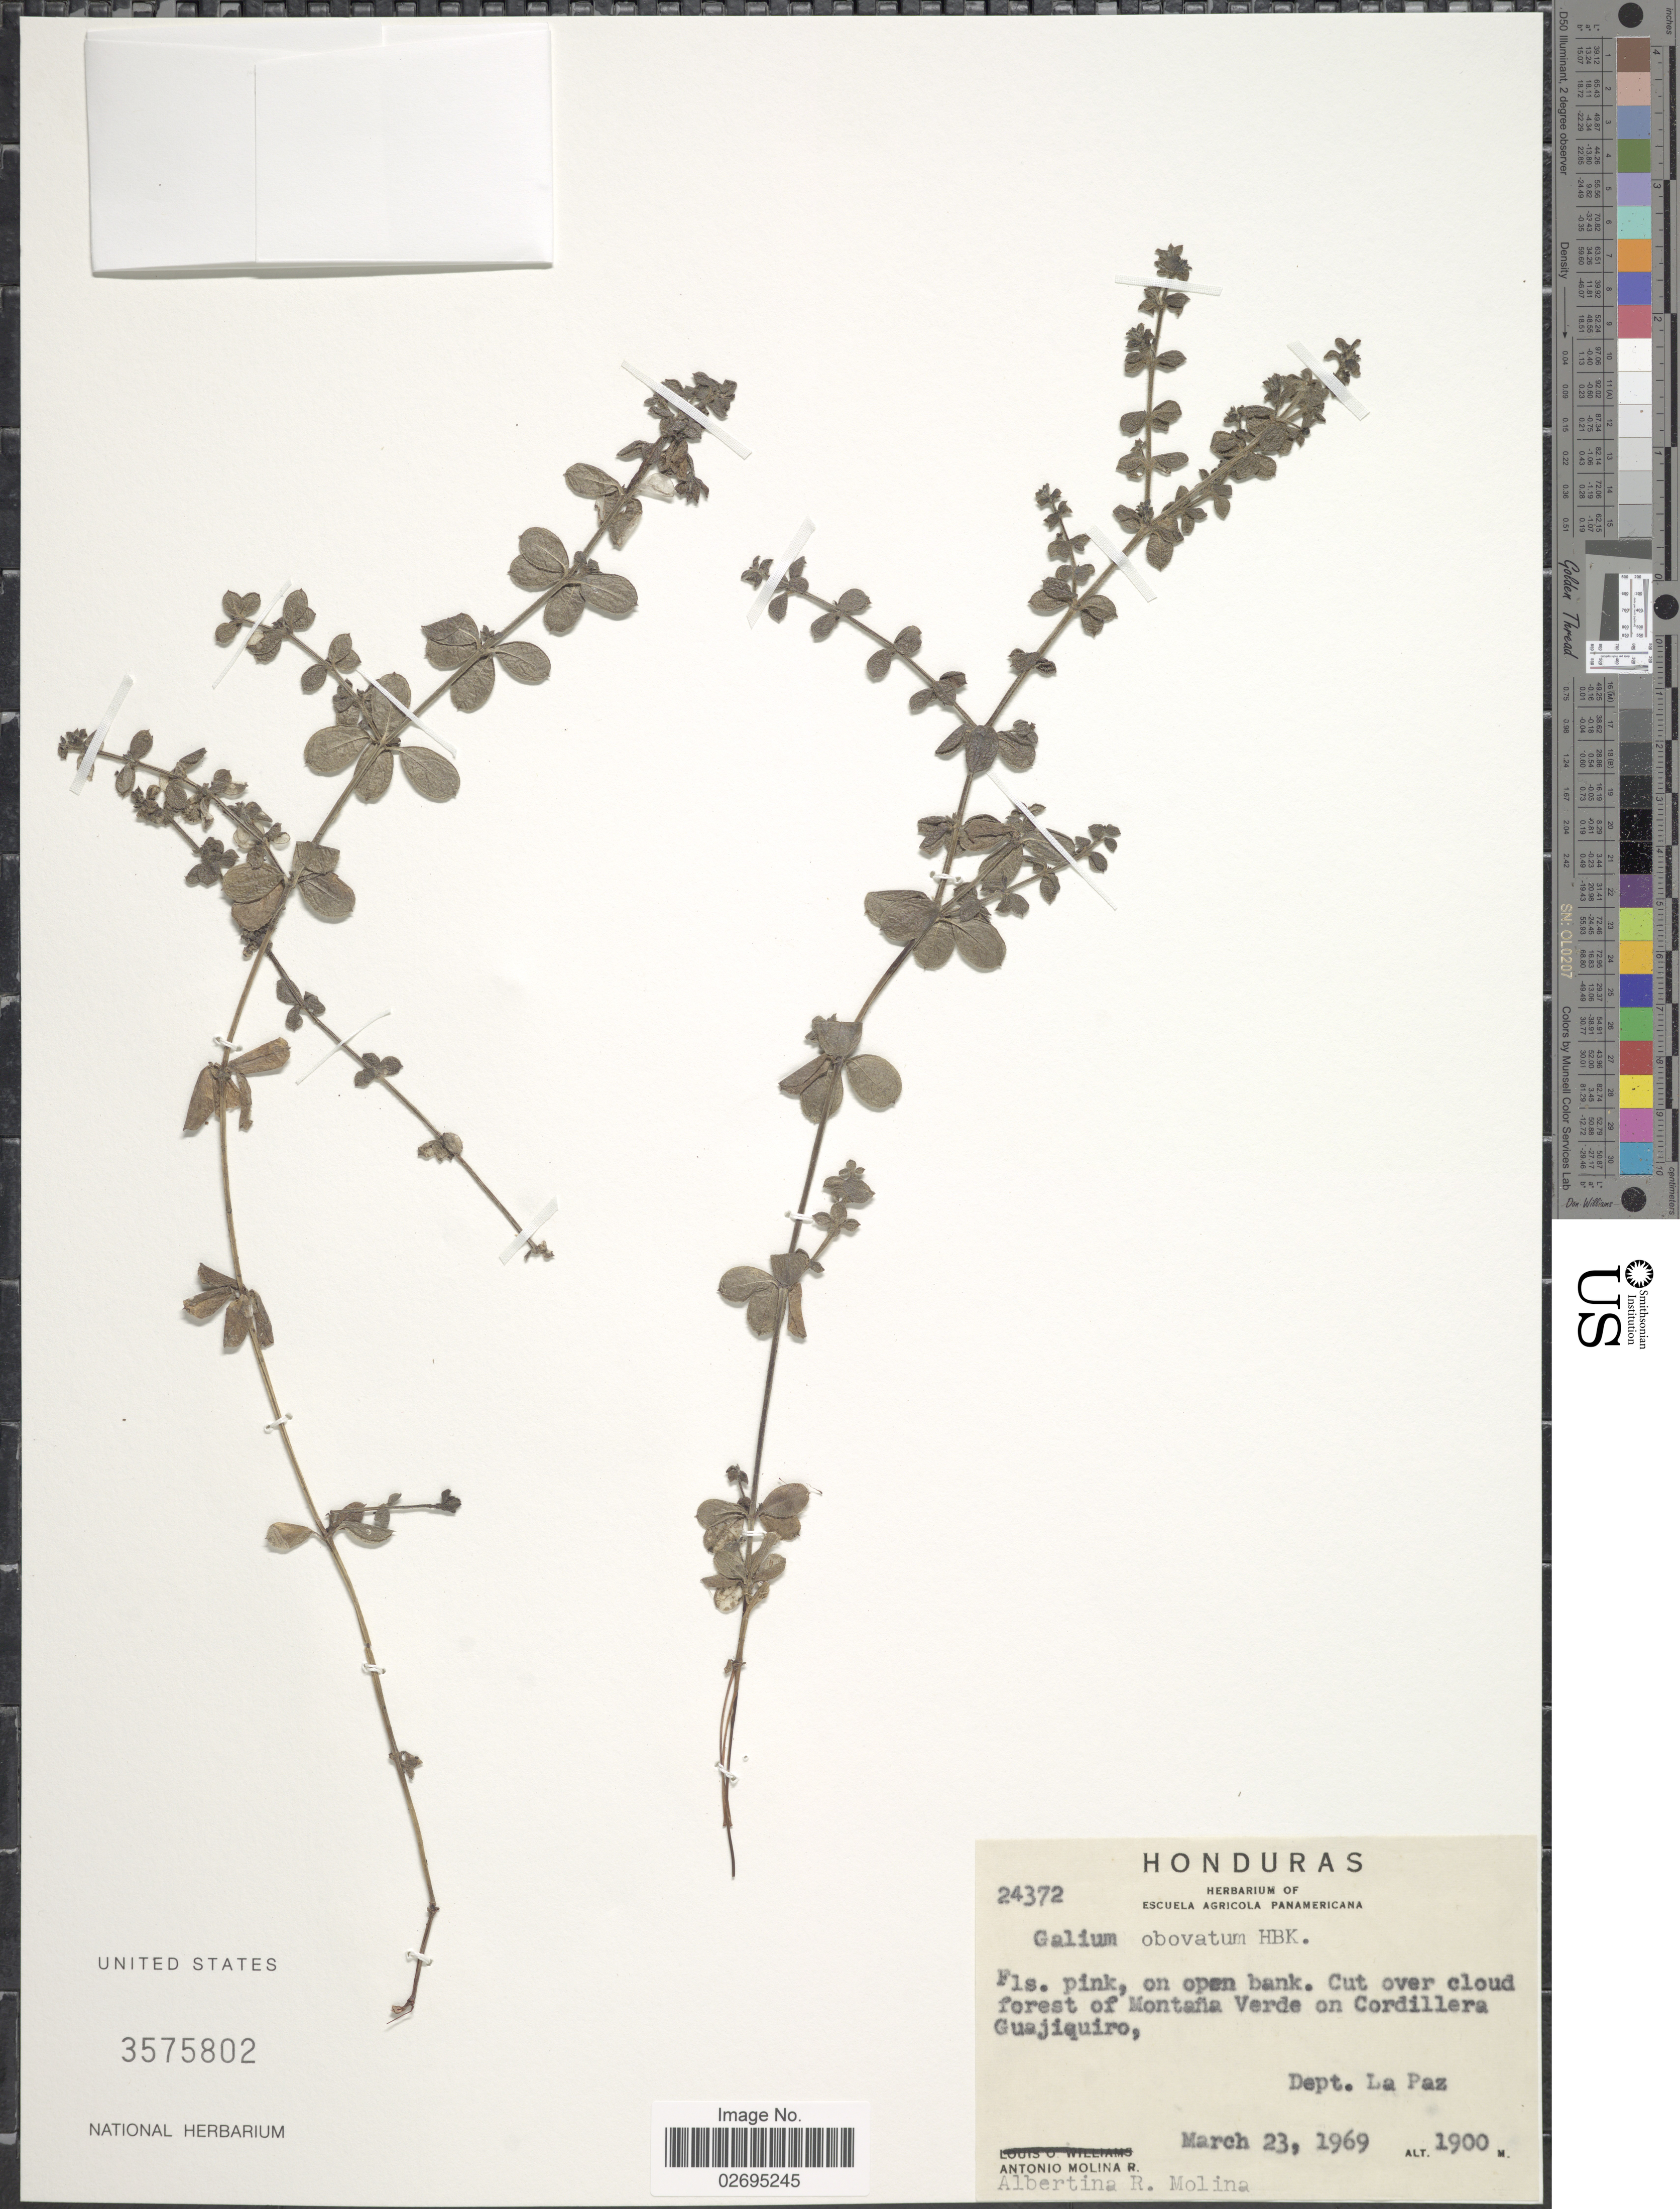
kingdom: Plantae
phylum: Tracheophyta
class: Magnoliopsida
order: Gentianales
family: Rubiaceae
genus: Galium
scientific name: Galium obovatum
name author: Kunth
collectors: A. Molina R. & A. R. Molina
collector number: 24372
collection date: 1969-03-23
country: Honduras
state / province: La Paz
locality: Cut over cloud forest of Montana Verde on Cordillera Guajiquiro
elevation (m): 1900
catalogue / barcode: US 3575802